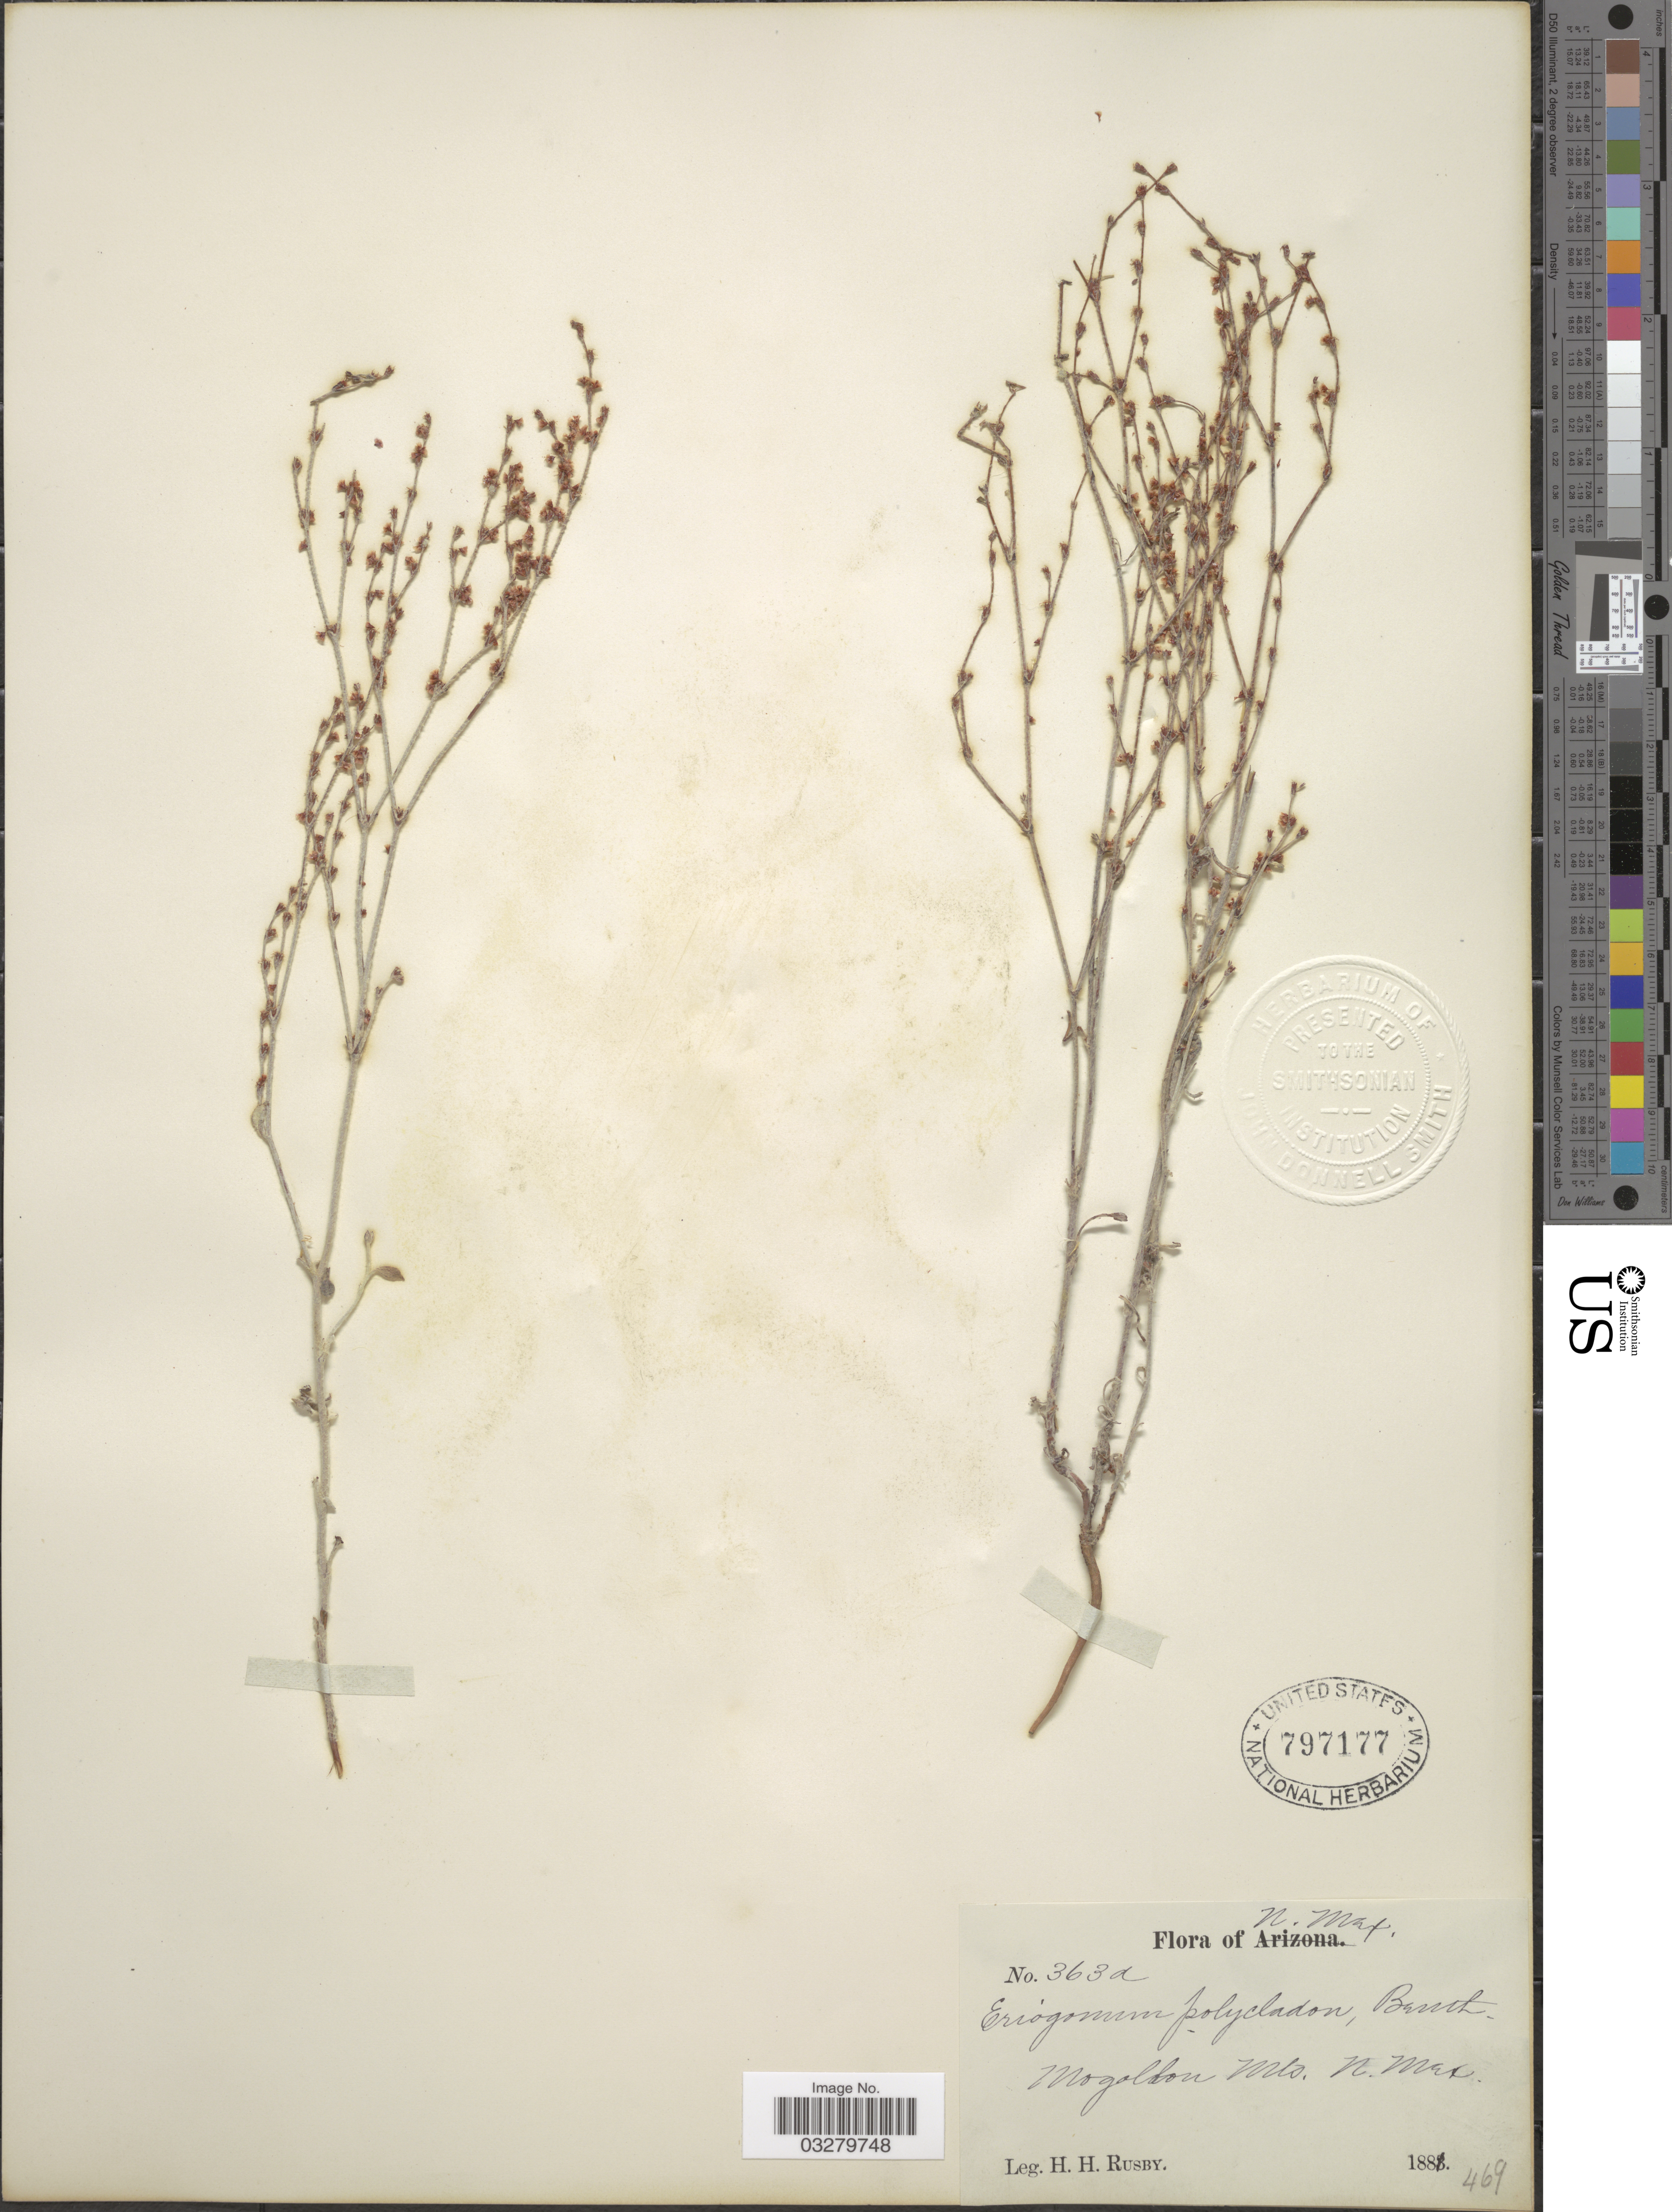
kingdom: Plantae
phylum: Tracheophyta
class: Magnoliopsida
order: Caryophyllales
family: Polygonaceae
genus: Eriogonum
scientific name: Eriogonum polycladon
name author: Benth.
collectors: H. H. Rusby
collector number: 363a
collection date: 1881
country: United States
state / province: New Mexico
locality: Mogollon Mts.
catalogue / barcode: US 797177